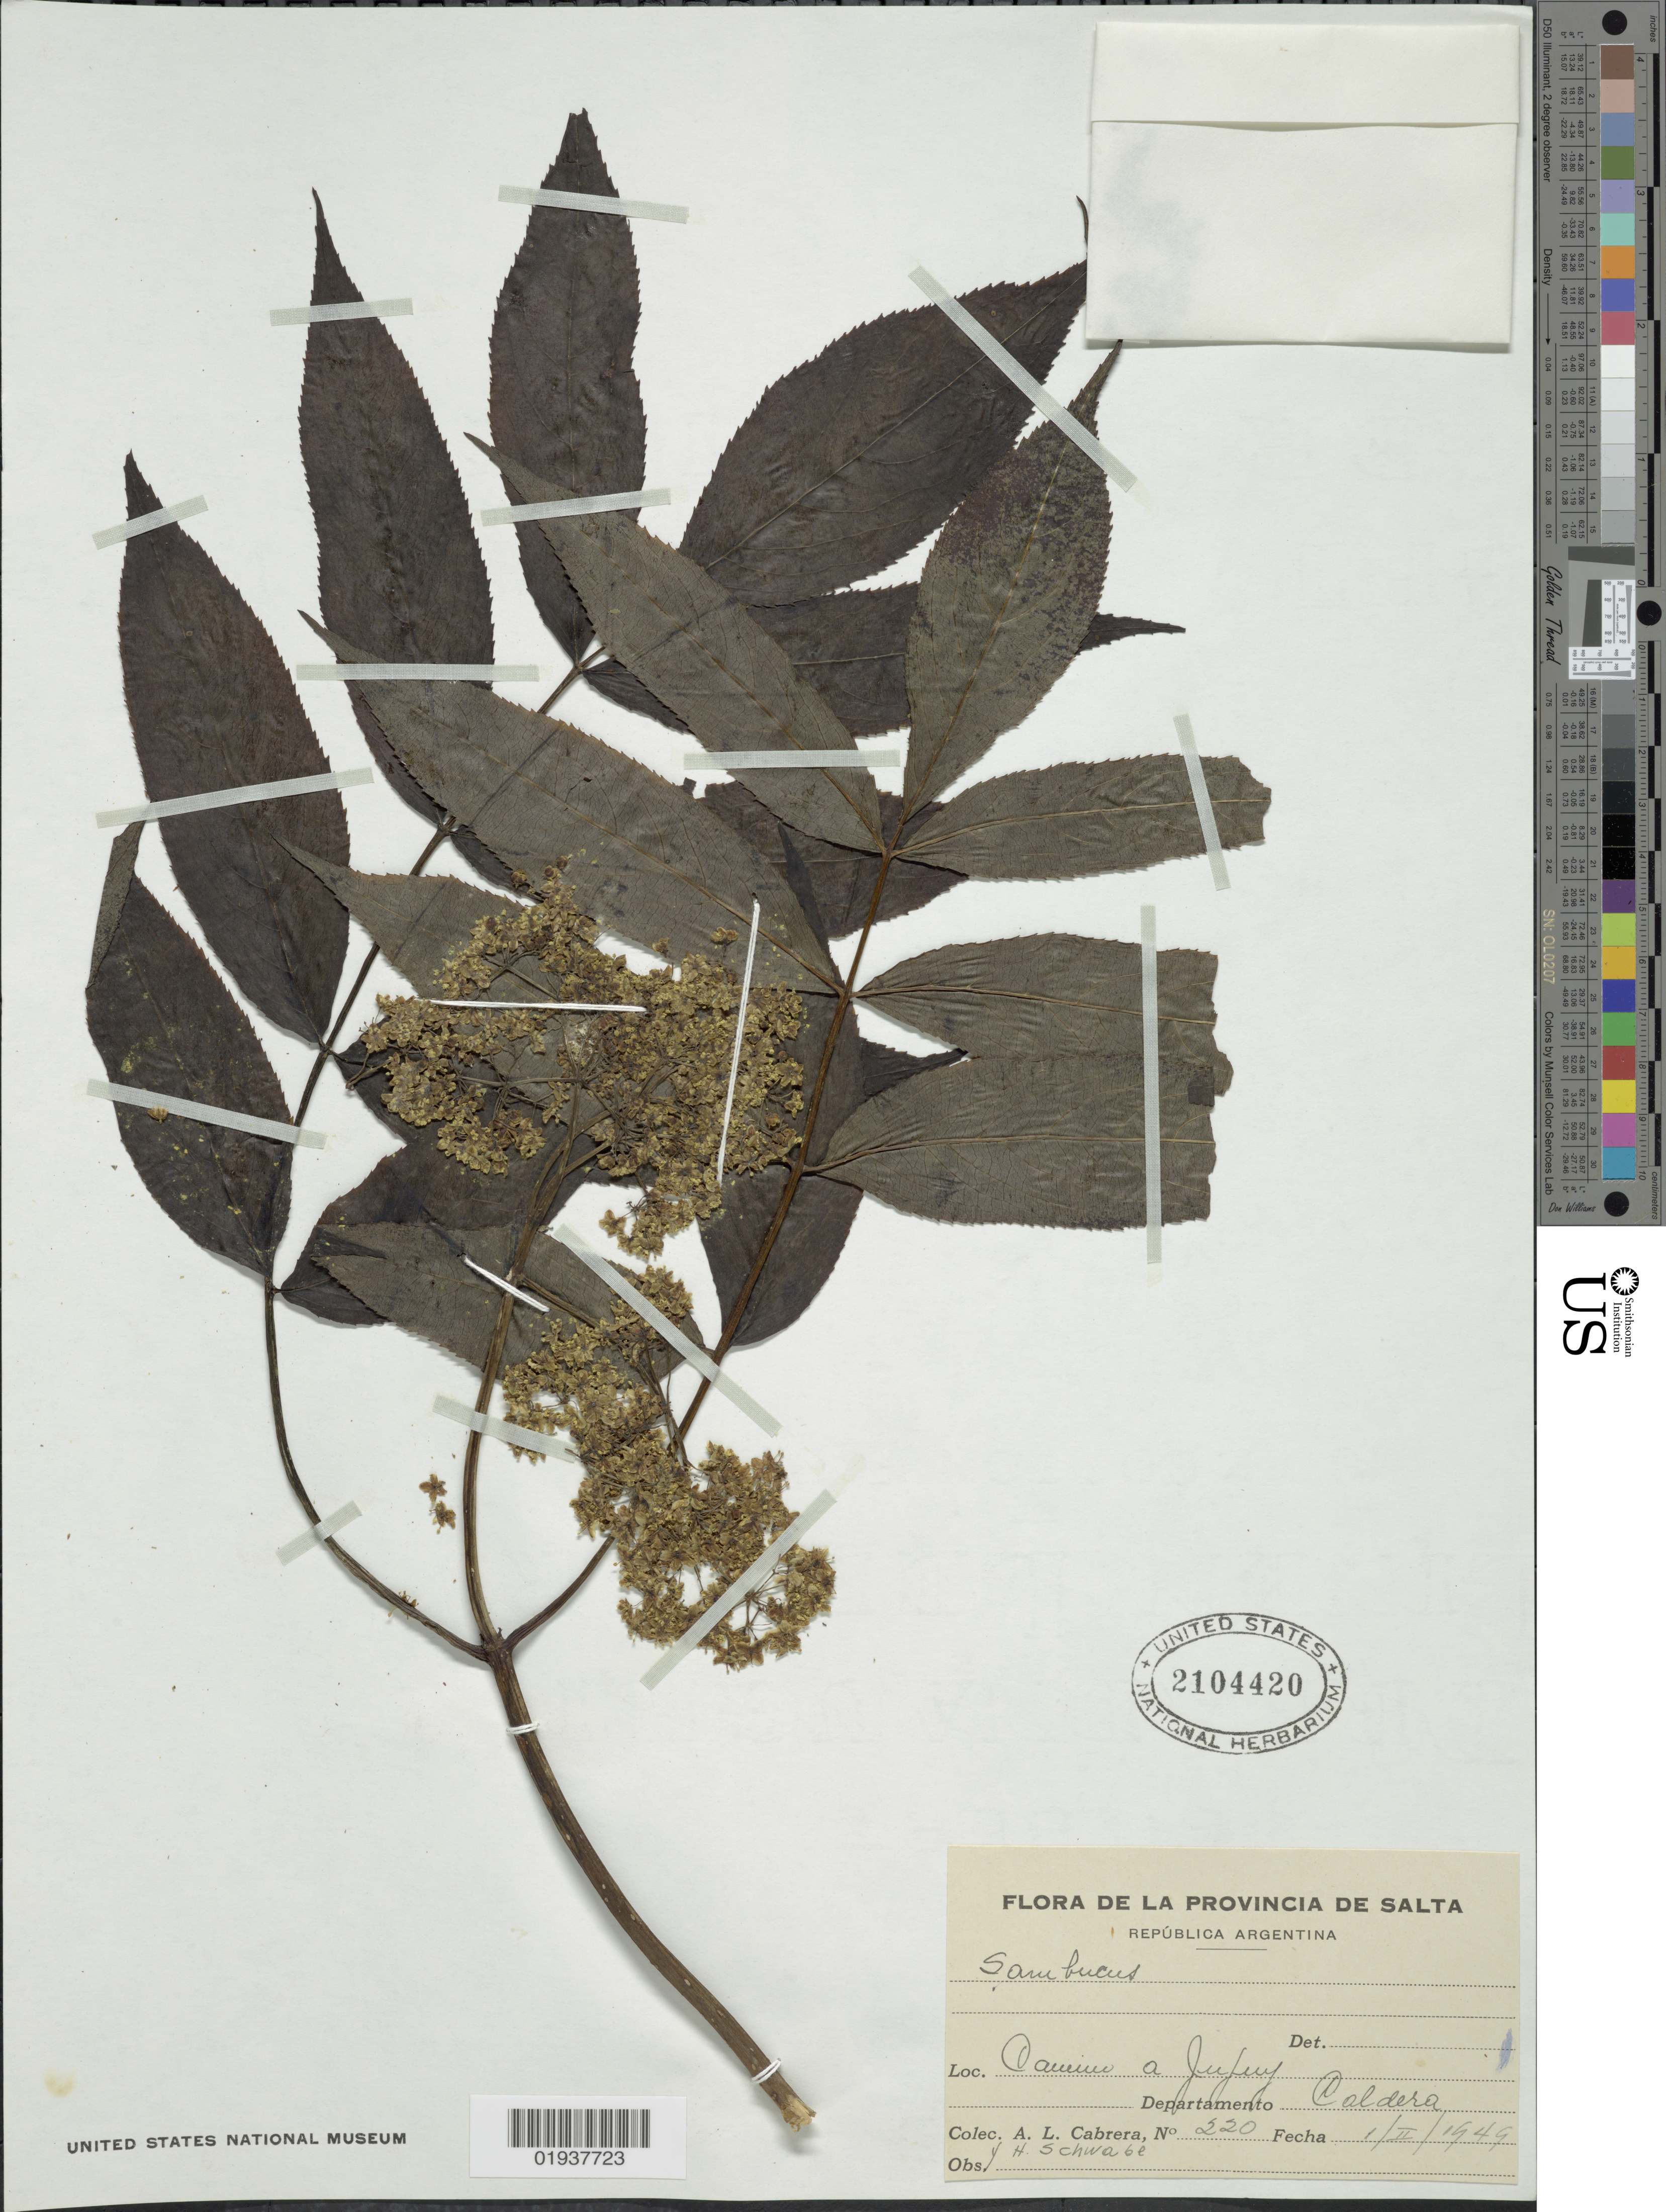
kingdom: Plantae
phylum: Tracheophyta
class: Magnoliopsida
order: Dipsacales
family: Viburnaceae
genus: Sambucus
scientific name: Sambucus sp.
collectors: A. L. Cabrera & H. Schwabe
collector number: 220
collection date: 1949-02-01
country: Argentina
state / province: Salta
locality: Camino a Jujuy, Departamento Caldera.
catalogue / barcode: US 2104420